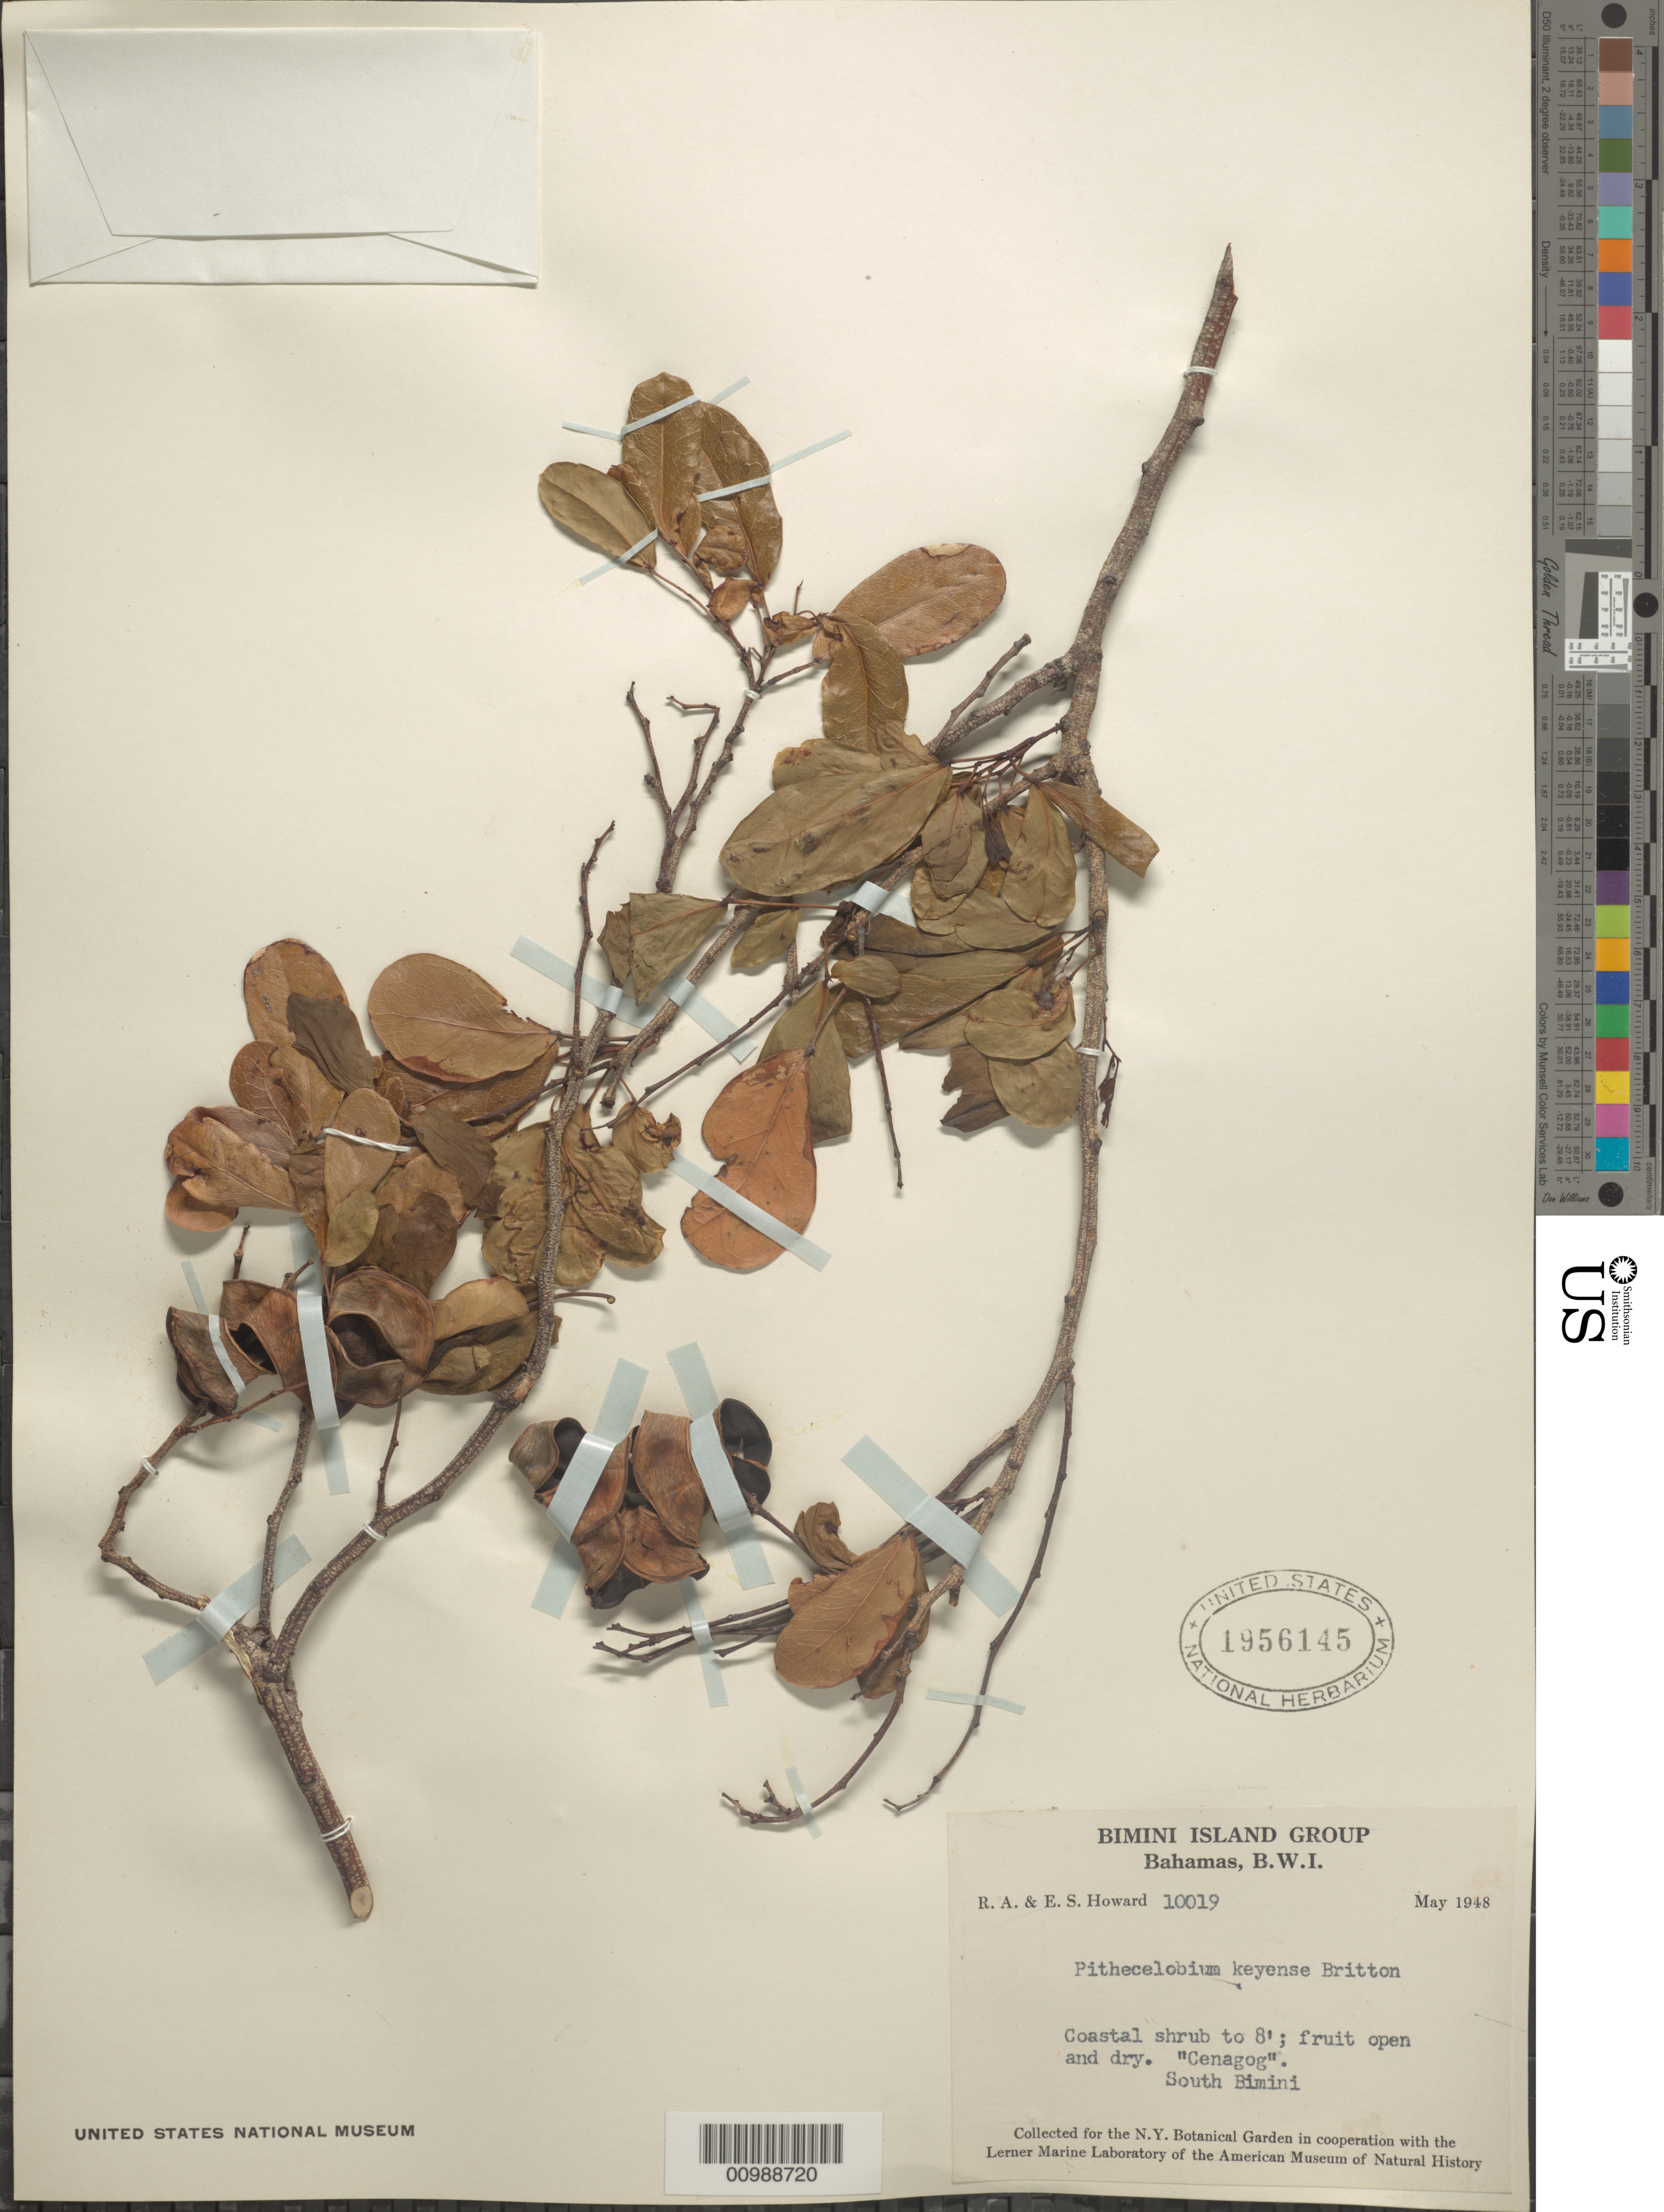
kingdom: Plantae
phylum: Tracheophyta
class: Magnoliopsida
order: Fabales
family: Fabaceae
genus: Pithecellobium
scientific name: Pithecellobium keyense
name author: Britton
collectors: R. A. Howard & E. S. Howard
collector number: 10019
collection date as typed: May 1948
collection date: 1948-05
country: Bahamas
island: Bimini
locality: S Bimini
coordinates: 0 N, 0 E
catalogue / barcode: US 1956145